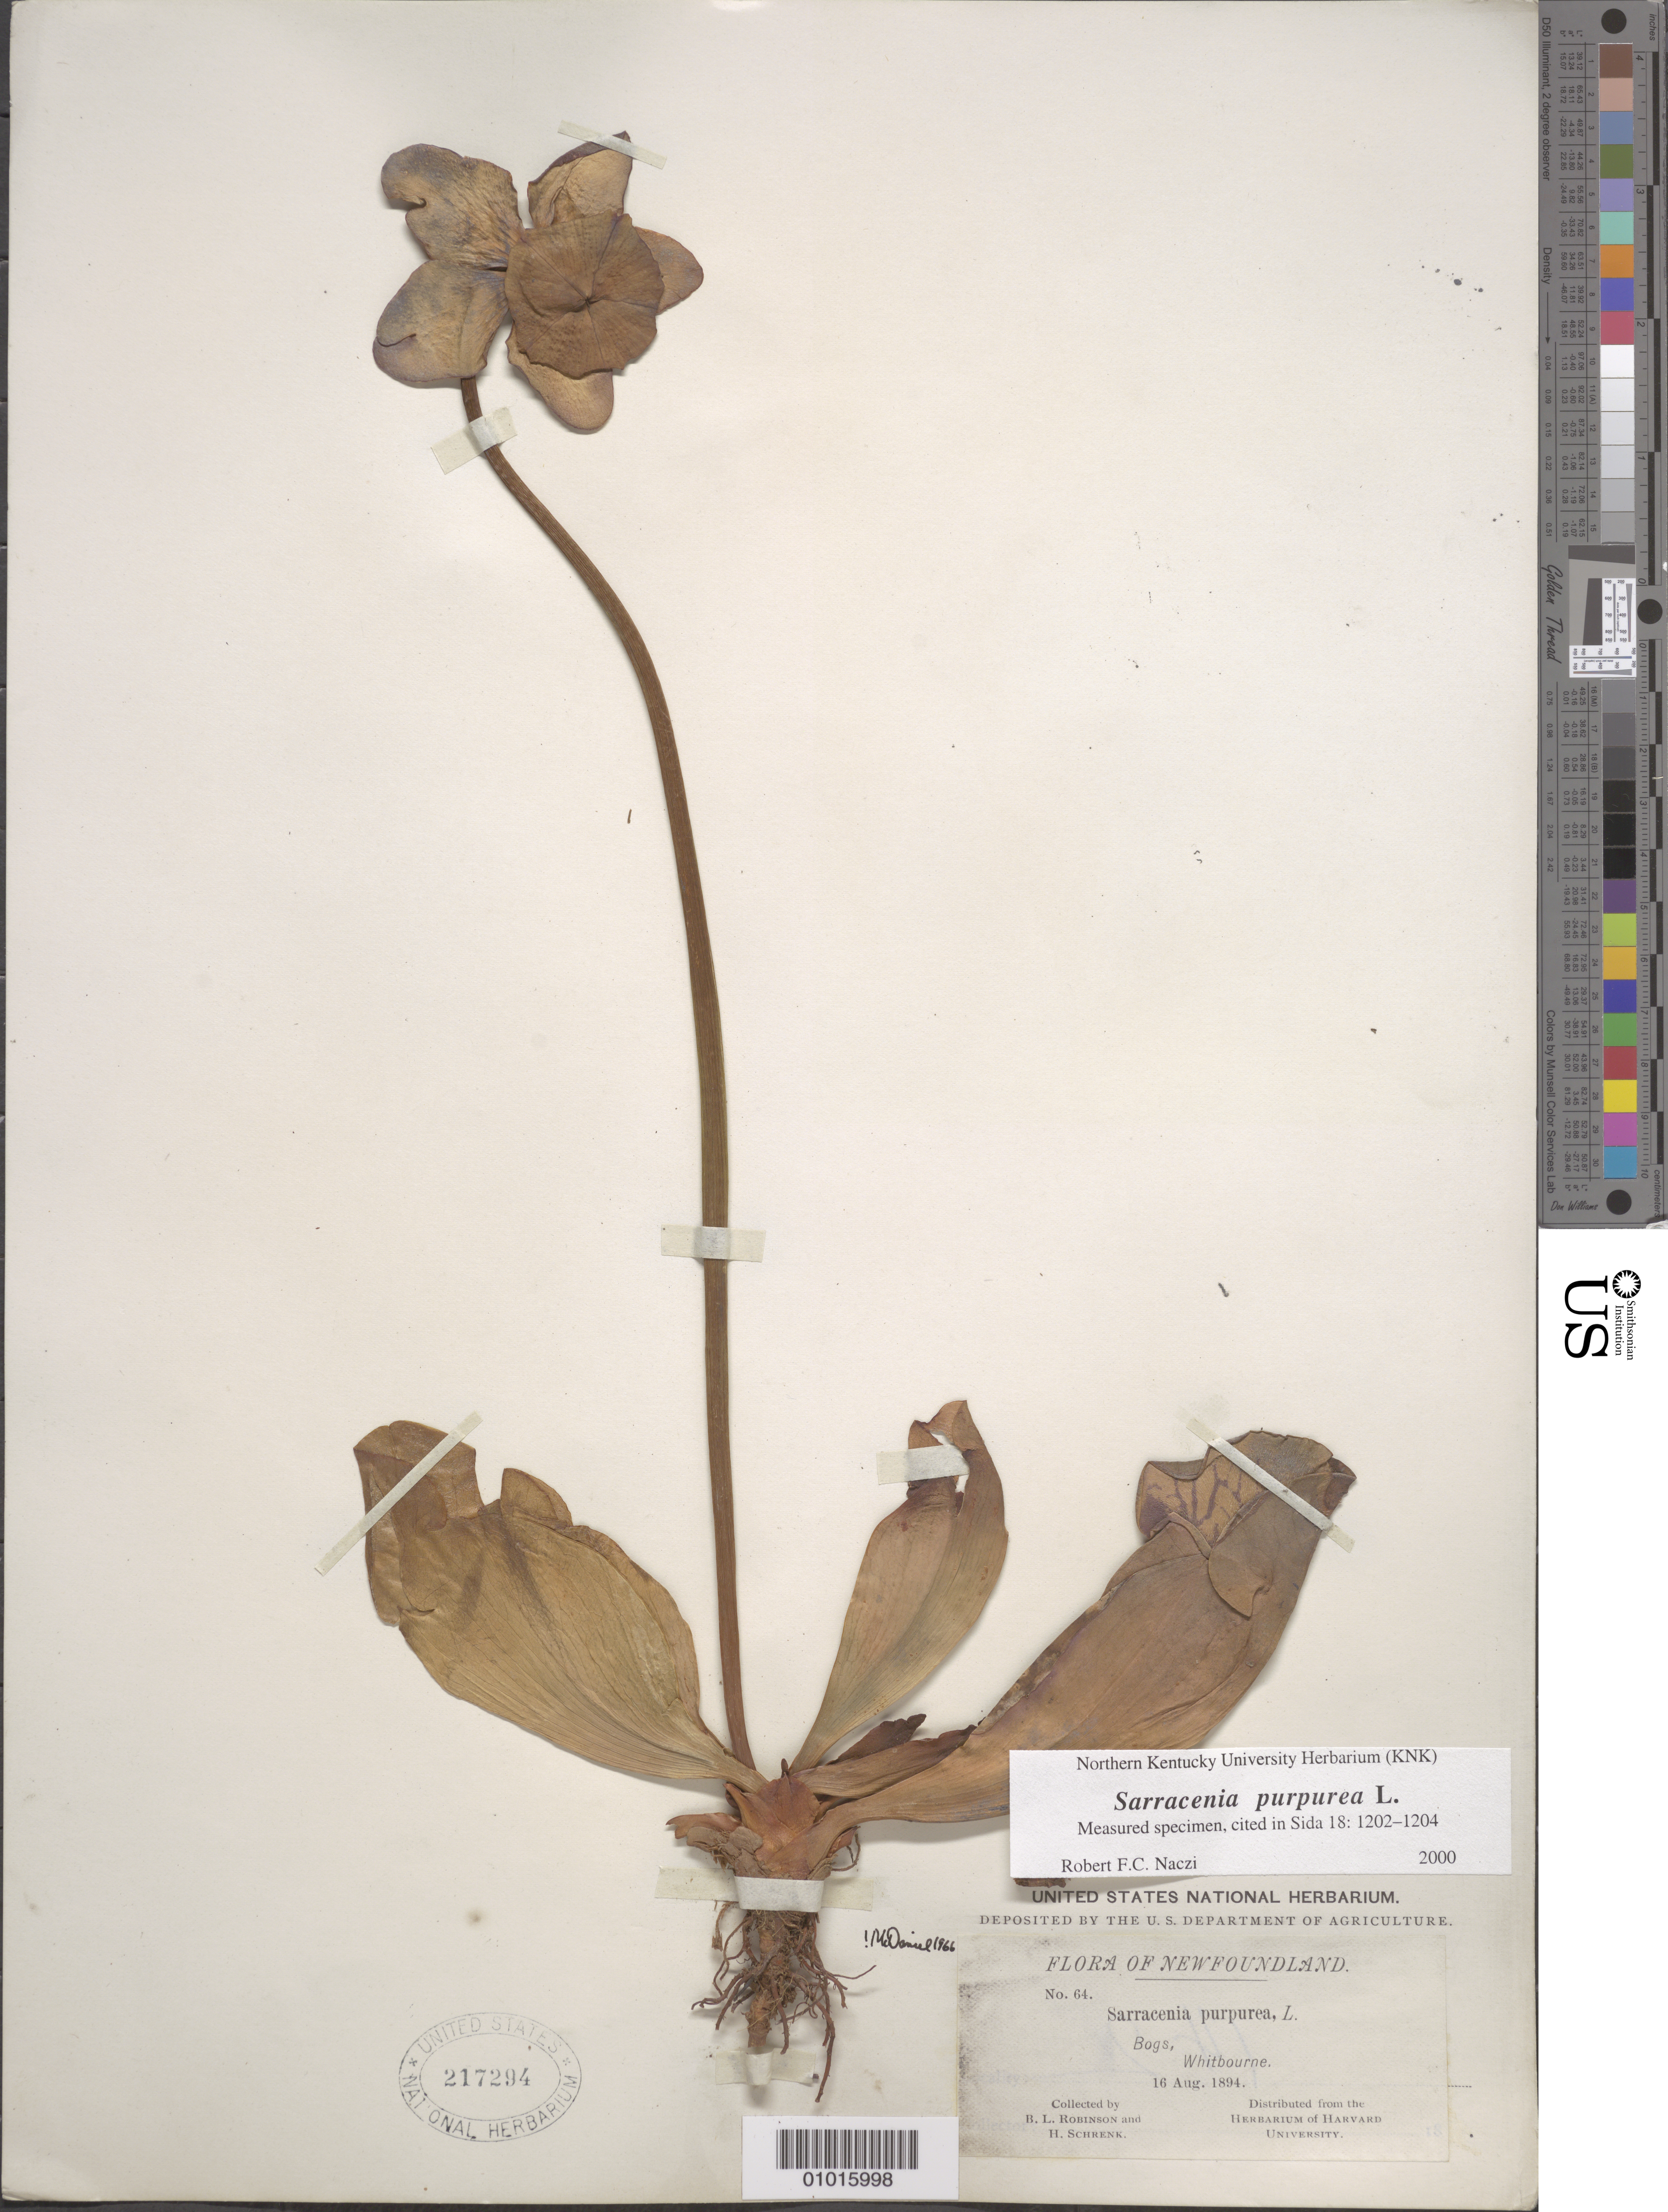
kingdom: Plantae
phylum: Tracheophyta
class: Magnoliopsida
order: Ericales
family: Sarraceniaceae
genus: Sarracenia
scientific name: Sarracenia purpurea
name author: L.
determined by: Naczi, R. F. C.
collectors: R. L. Robinson & H. v. Schrenk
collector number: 64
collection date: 1894-08-16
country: Canada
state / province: Newfoundland and Labrador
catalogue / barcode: US 217294